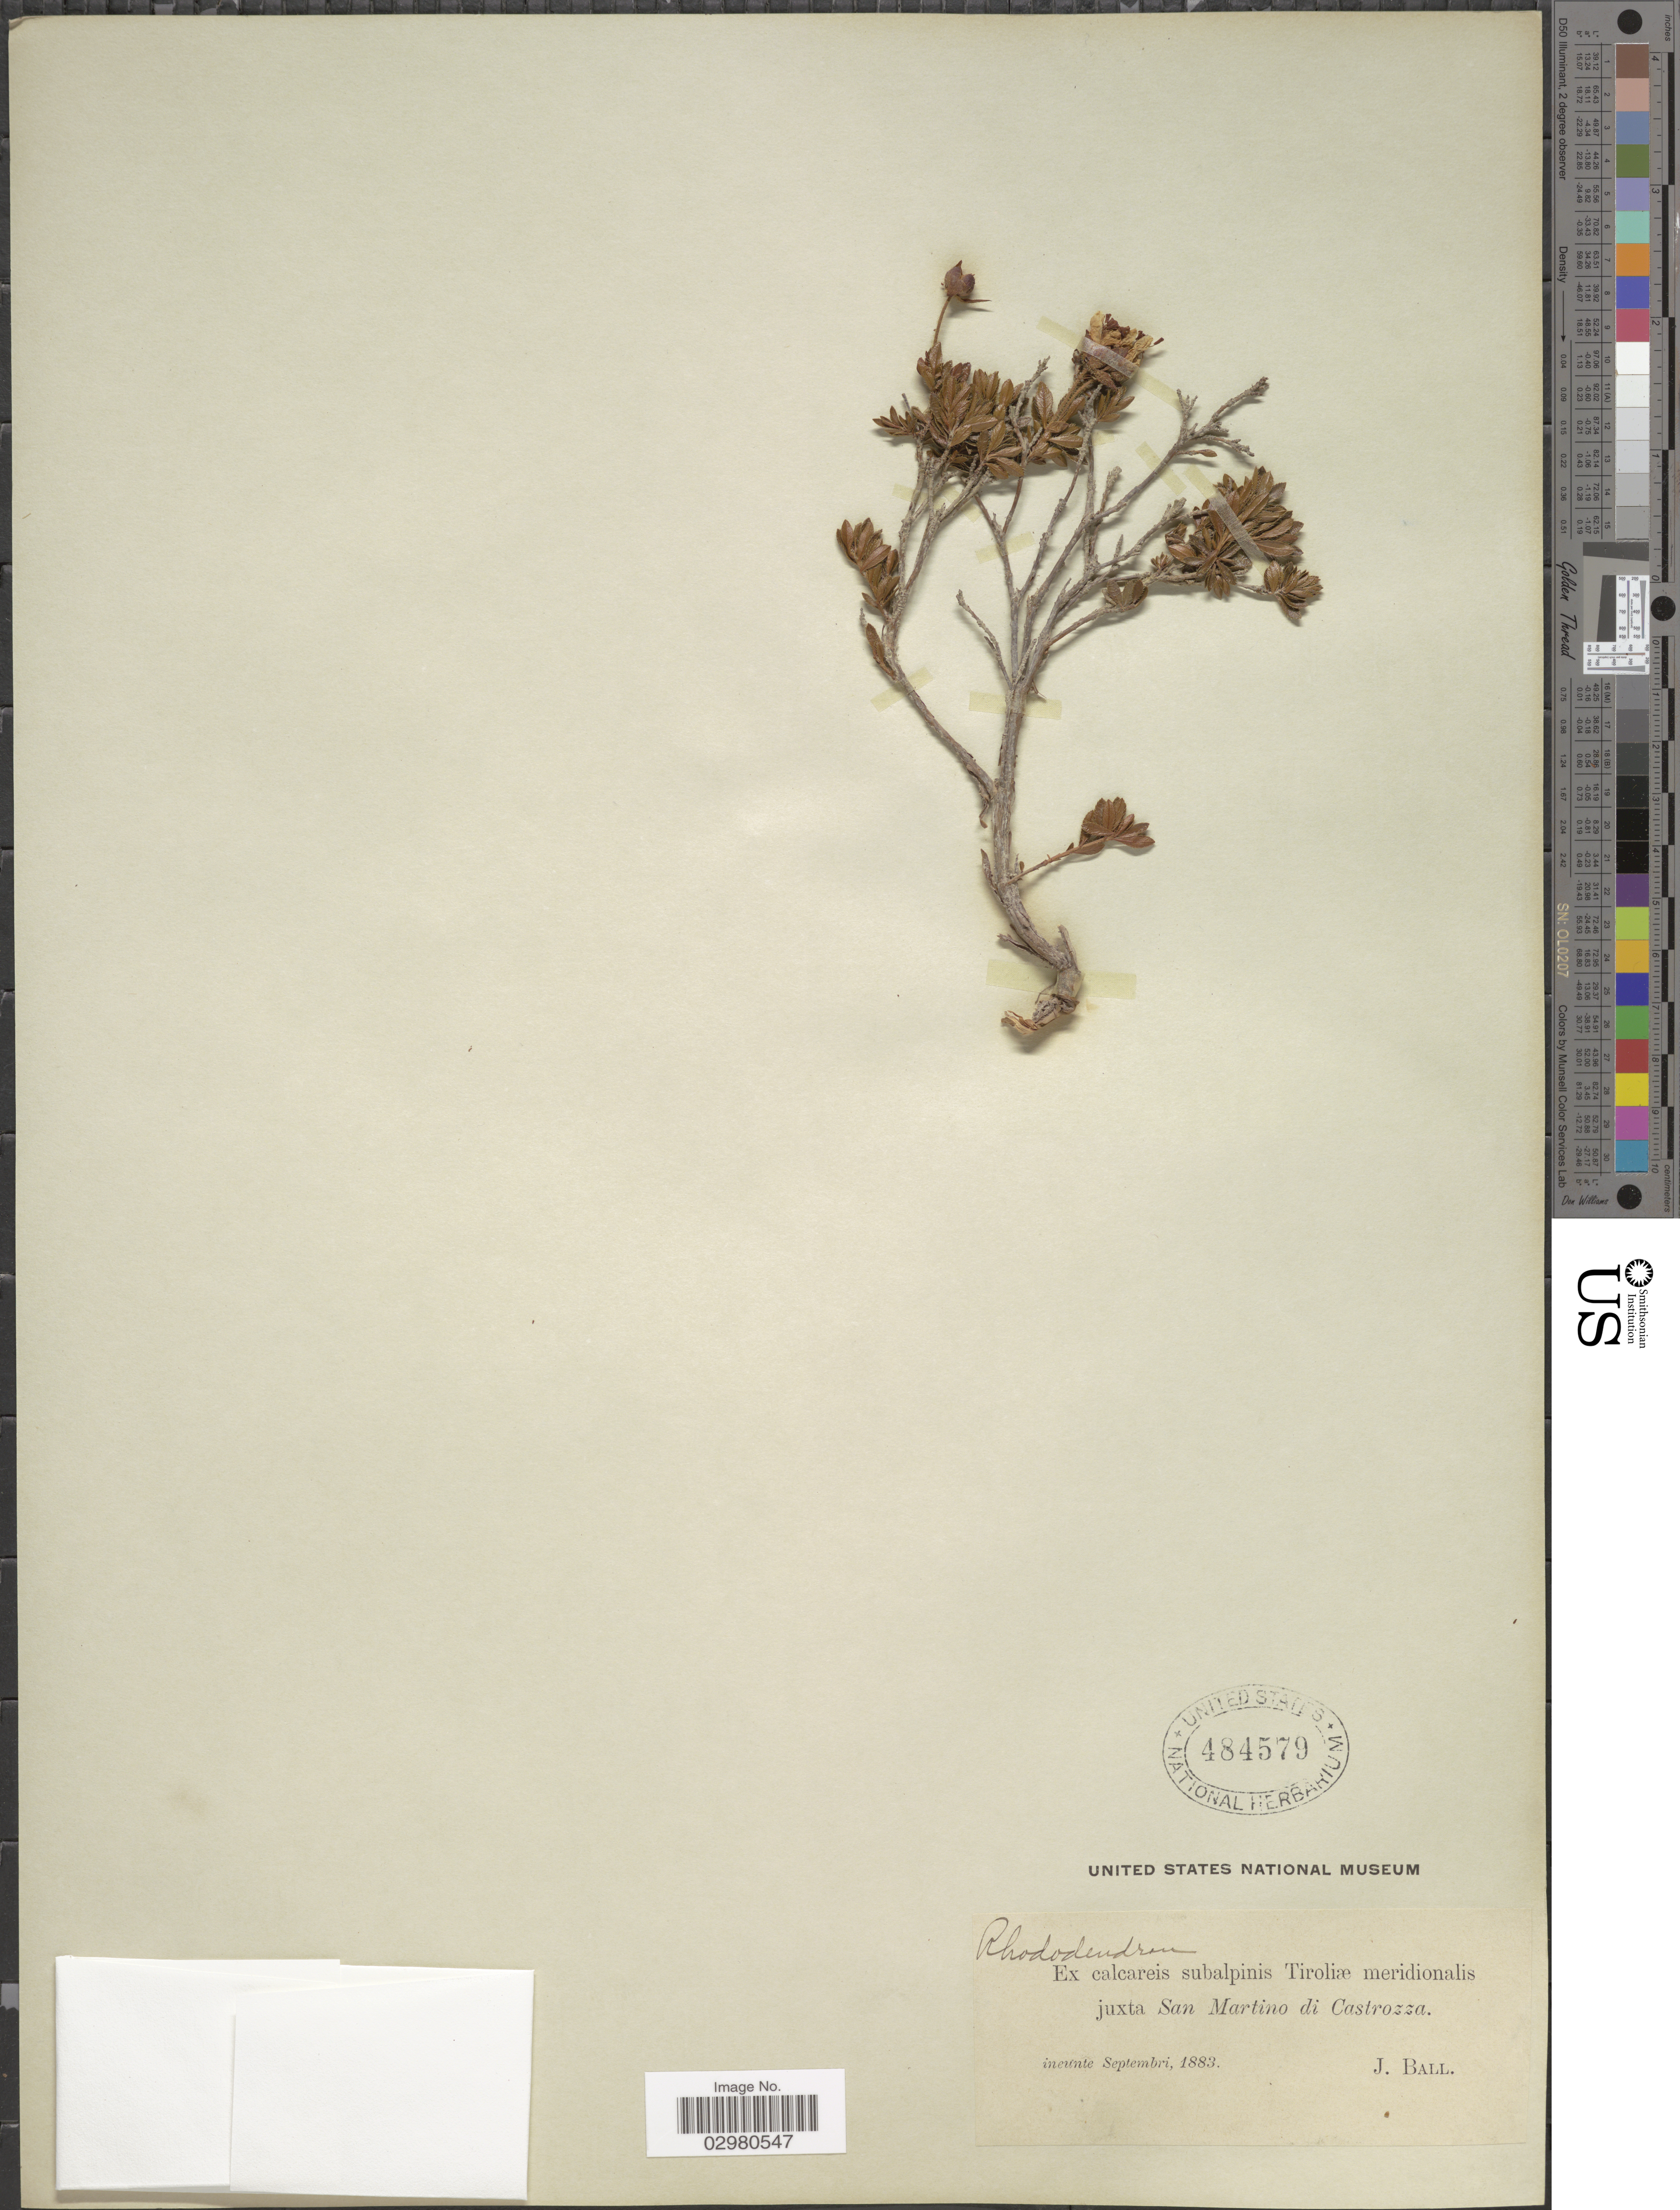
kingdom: Plantae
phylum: Tracheophyta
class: Magnoliopsida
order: Ericales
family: Ericaceae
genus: Rhodothamnus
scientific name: Rhodothamnus sp.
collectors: J. Ball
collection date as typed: ineunte Septembri, 1883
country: Italy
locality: Ex calcareis subalpinis Tiroliæ meridionalis juxta San Martino di Castrozza.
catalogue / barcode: US 484579